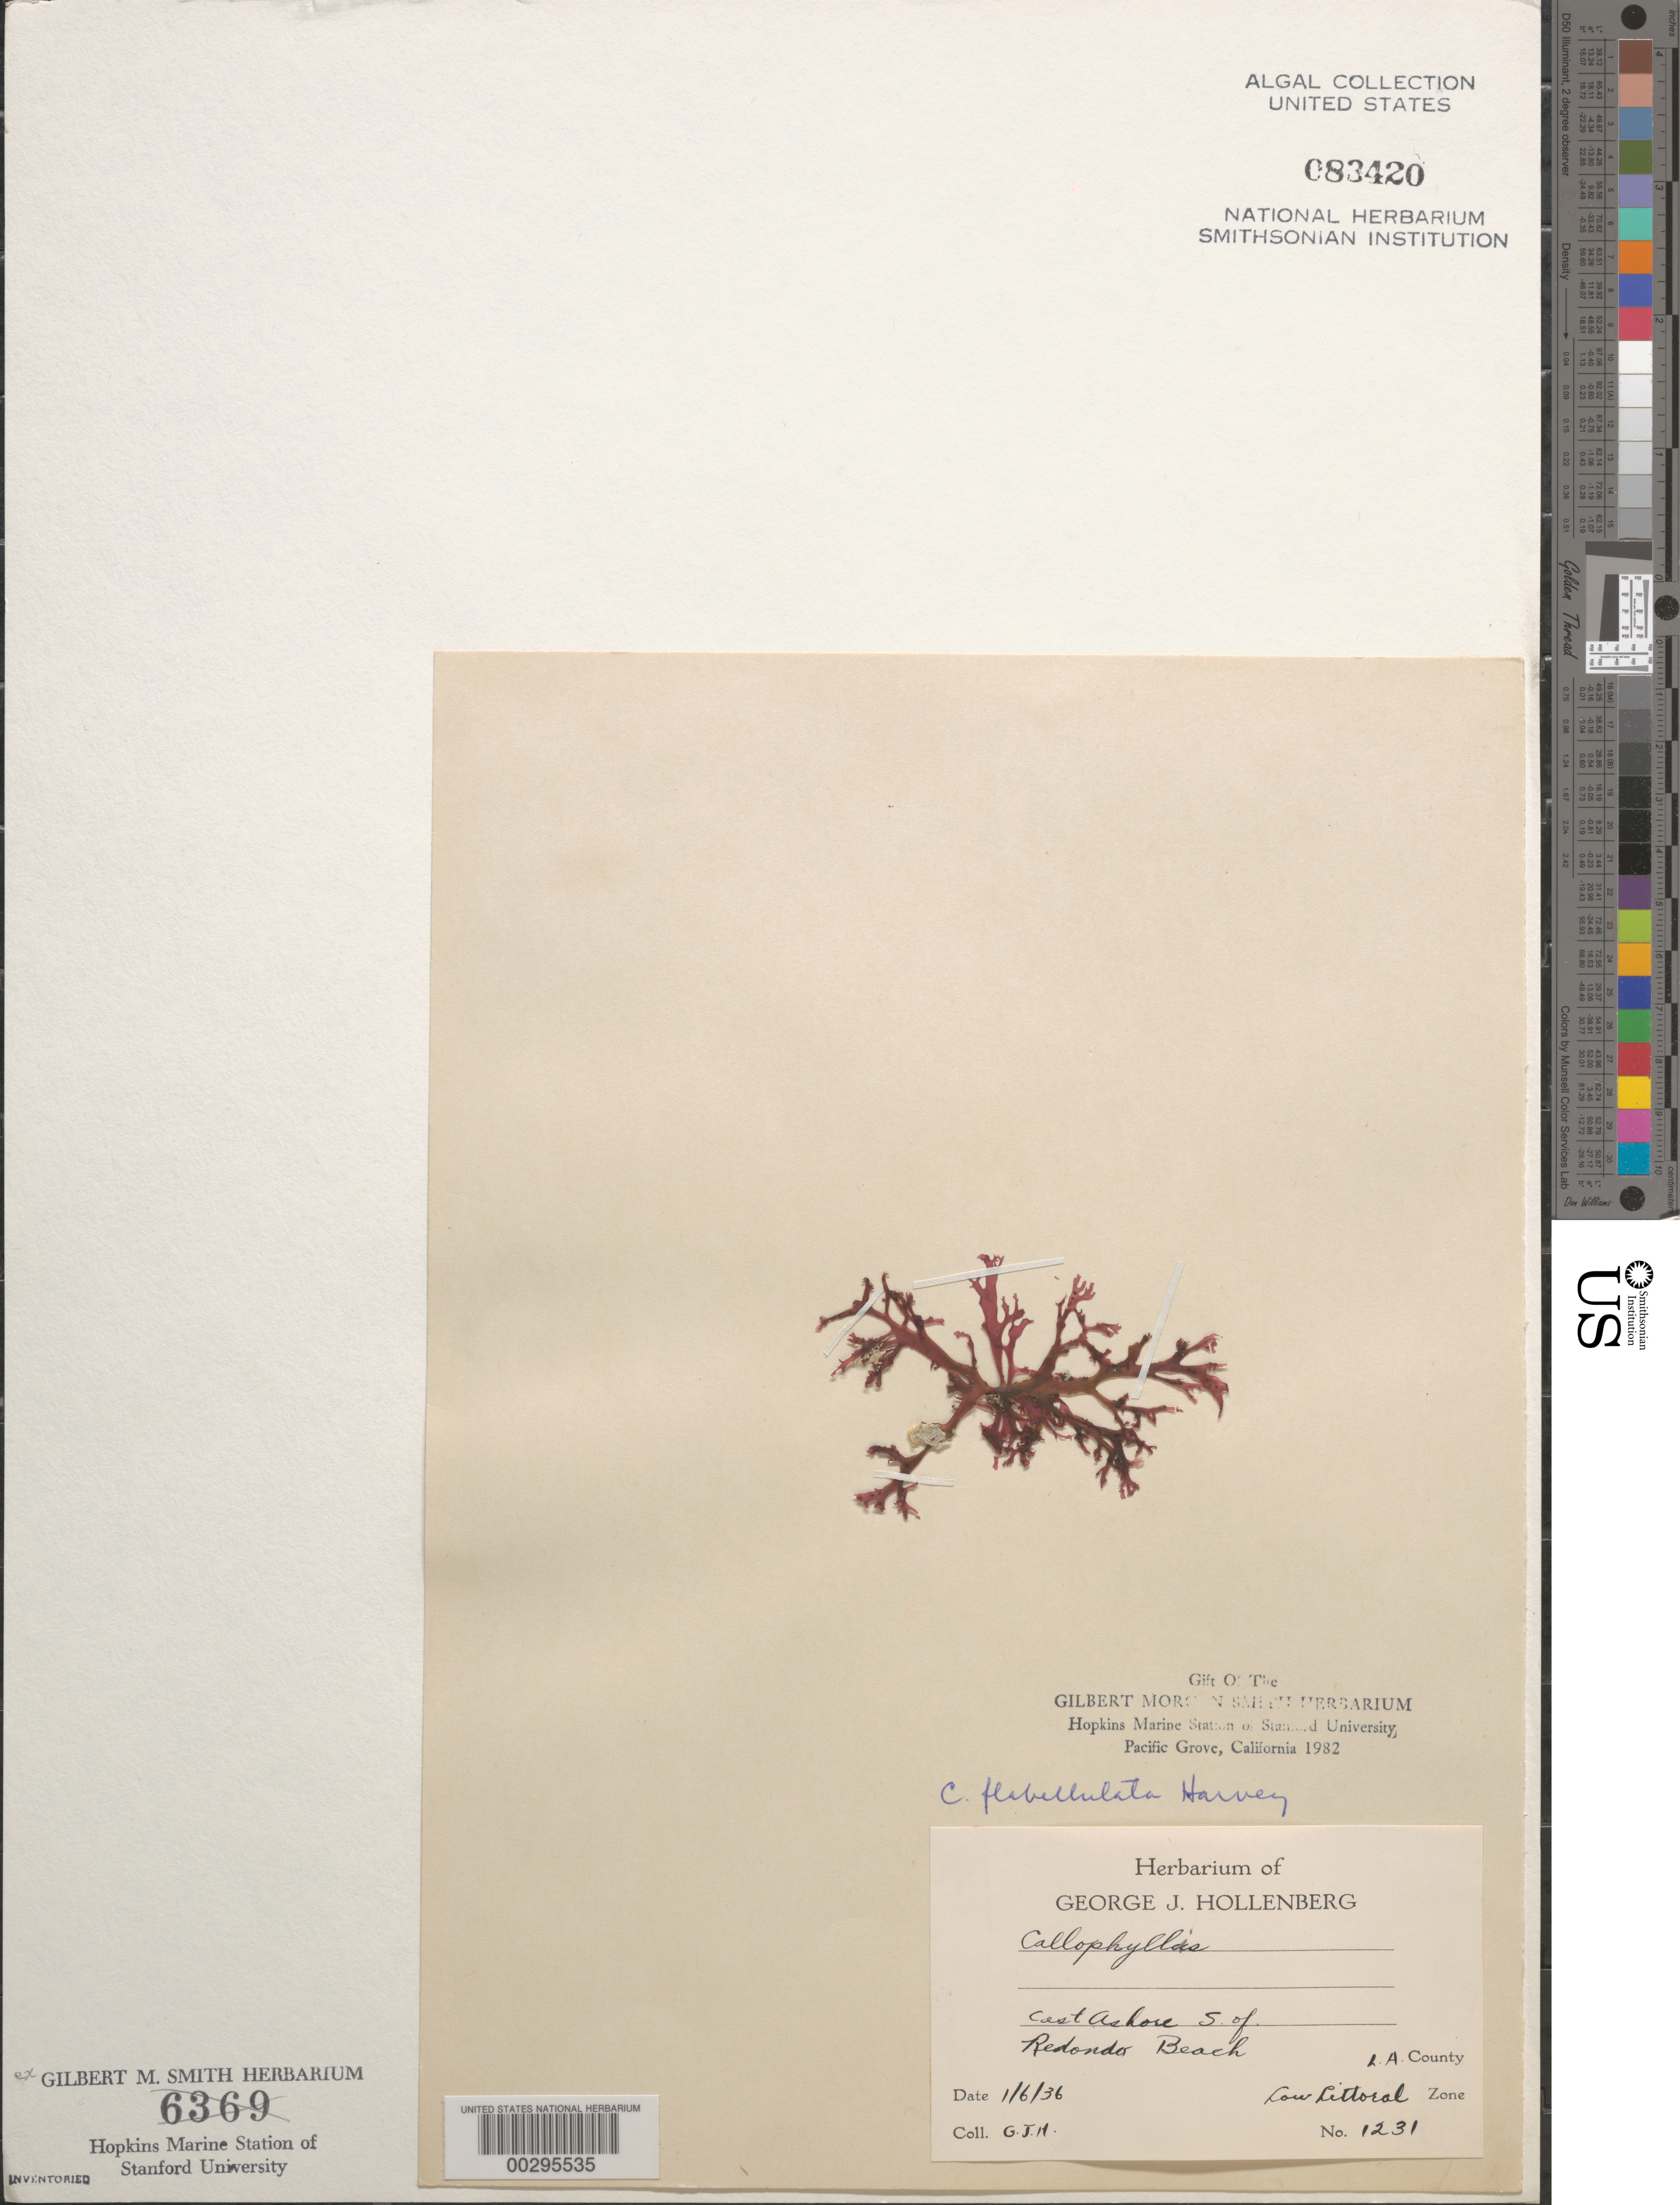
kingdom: Plantae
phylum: Rhodophyta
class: Florideophyceae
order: Gigartinales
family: Kallymeniaceae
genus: Callophyllis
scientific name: Callophyllis flabellulata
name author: Harv.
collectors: G. Hollenberg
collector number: GJH 1231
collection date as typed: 06 Jan 1936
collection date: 1936-01-06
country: United States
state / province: California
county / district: Los Angeles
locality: South of Redondo Beach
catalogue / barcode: US 83420